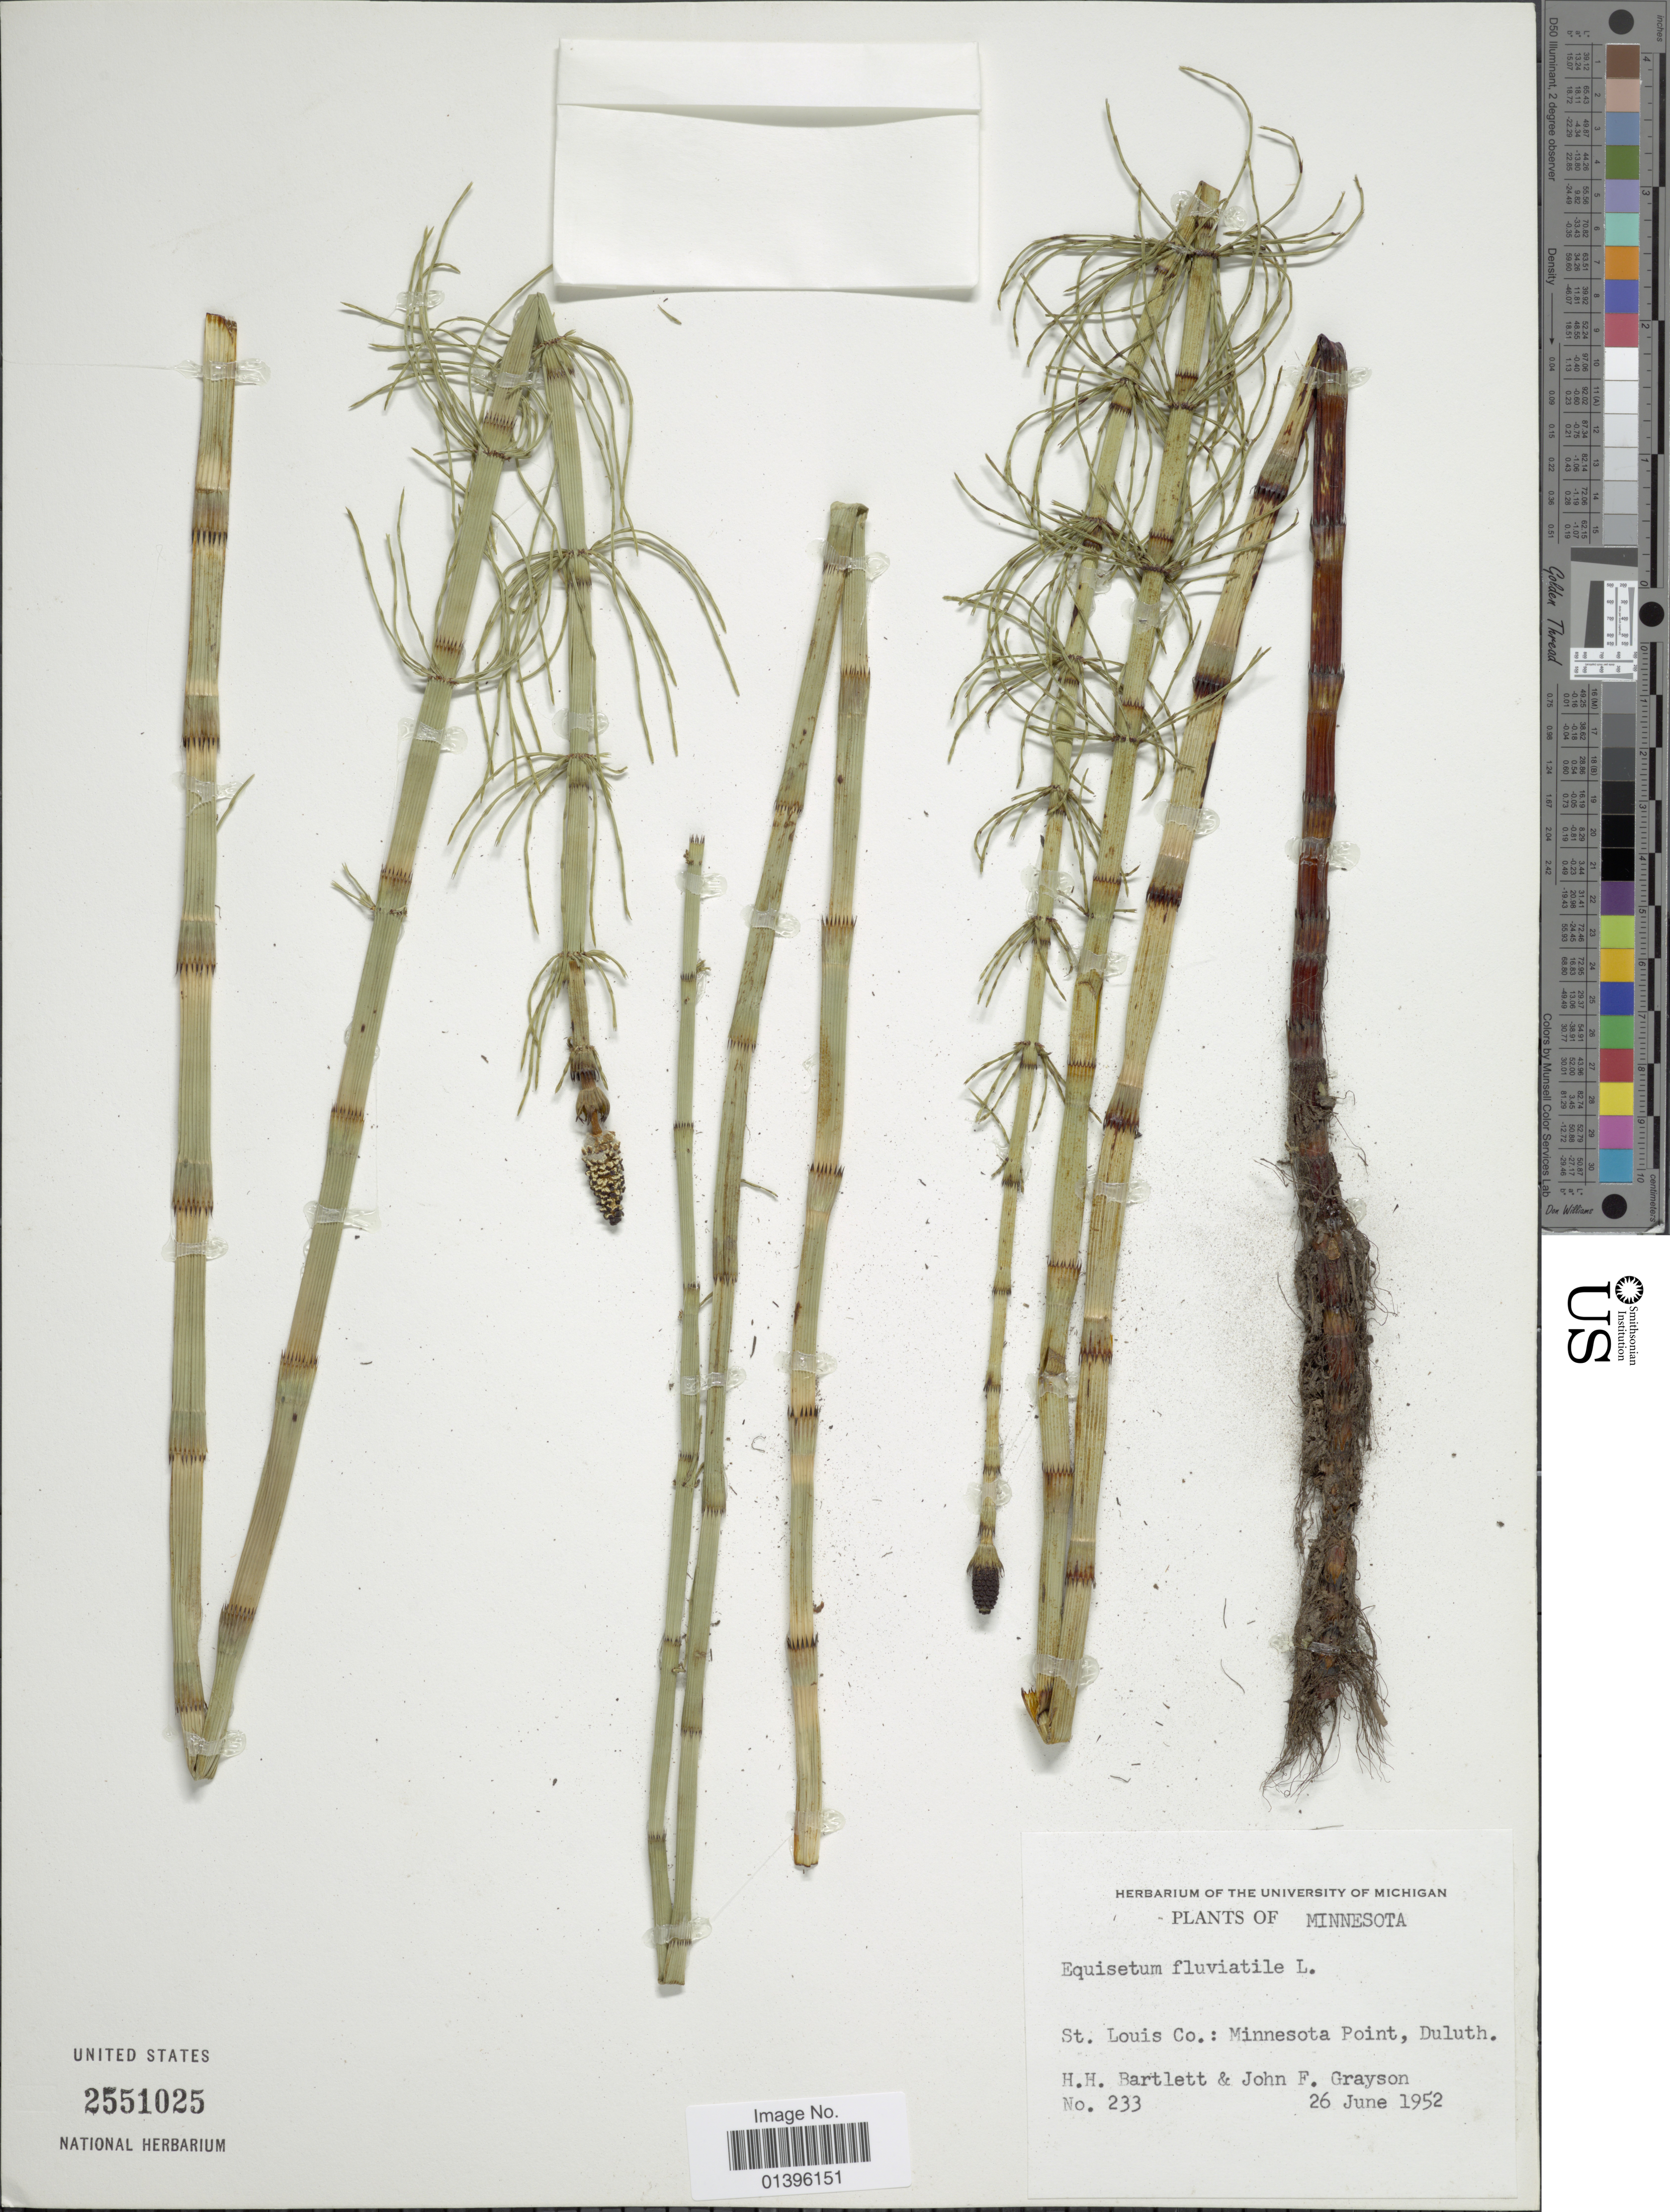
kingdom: Plantae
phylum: Tracheophyta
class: Polypodiopsida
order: Equisetales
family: Equisetaceae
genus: Equisetum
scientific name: Equisetum fluviatile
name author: L.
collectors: H. H. Bartlett & J. Grayson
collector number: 233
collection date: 1952-06-26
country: United States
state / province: Minnesota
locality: St. Louis Co.: Minnesota Point, Duluth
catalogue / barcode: US 2551025